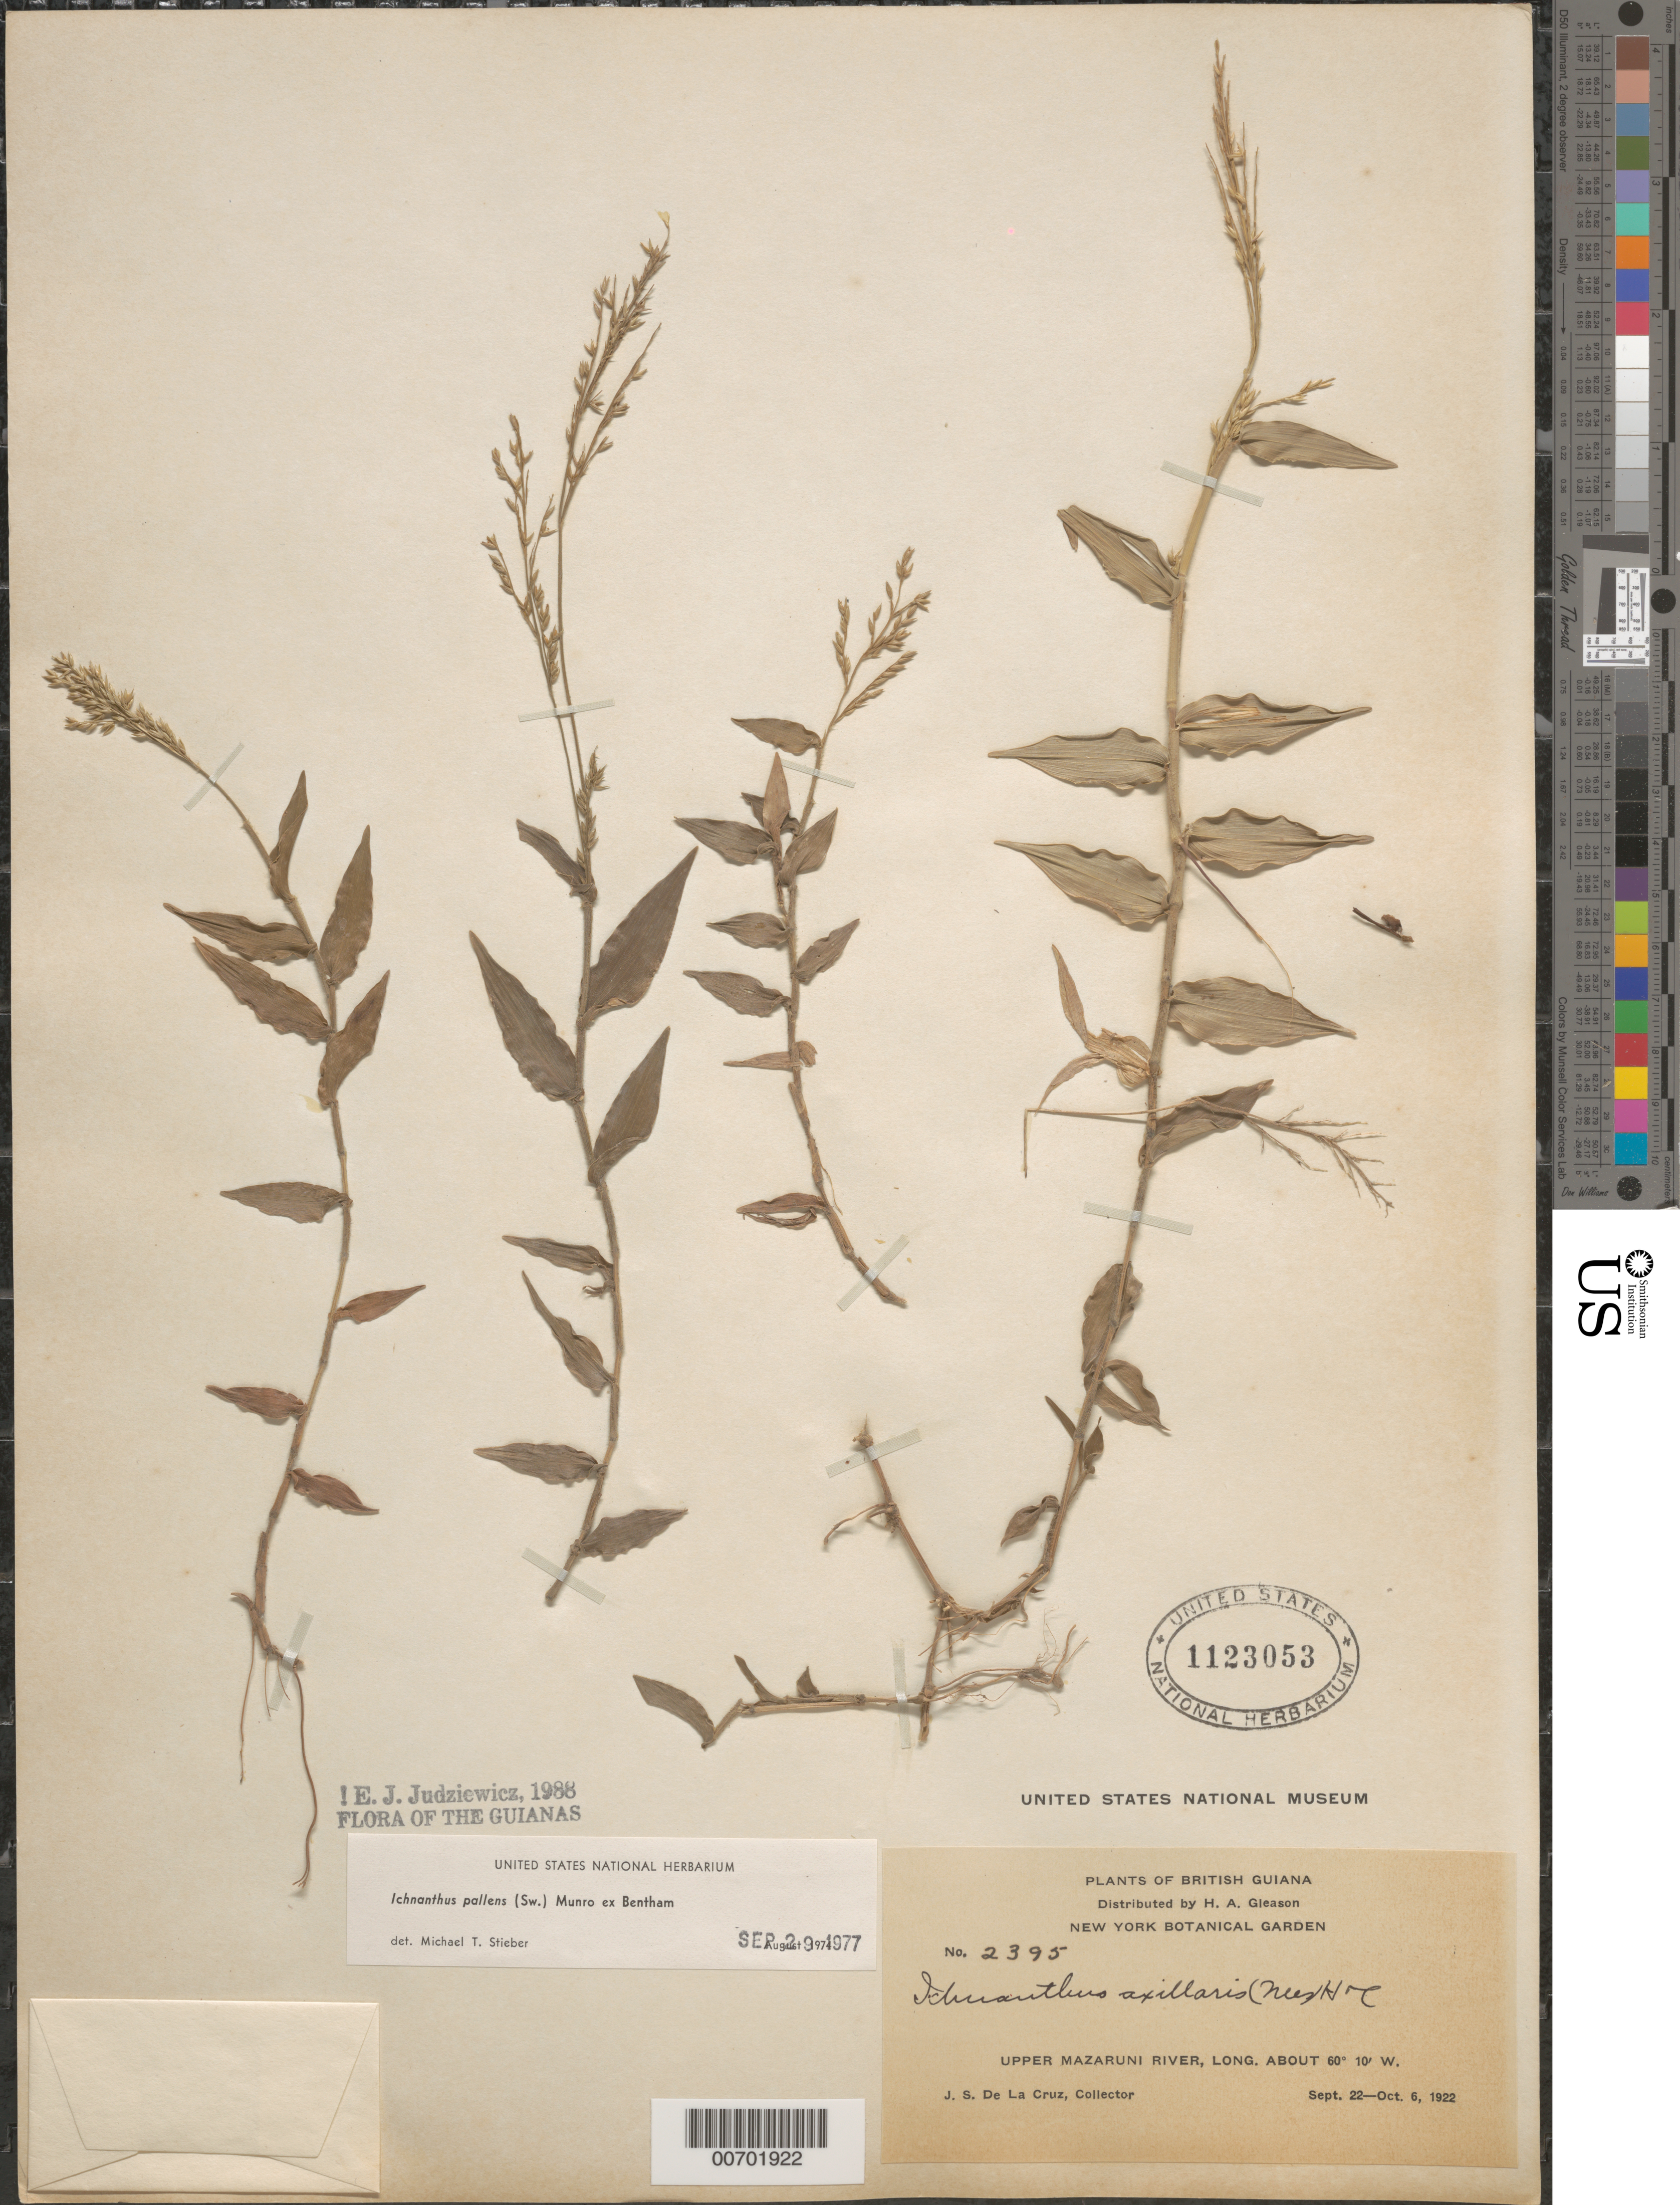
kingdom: Plantae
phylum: Tracheophyta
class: Liliopsida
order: Poales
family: Poaceae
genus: Ichnanthus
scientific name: Ichnanthus pallens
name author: (Sw.) Munro ex Benth.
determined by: Judziewicz, E. J.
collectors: J. S. de la Cruz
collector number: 2395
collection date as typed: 22-Sep-22 to 6-Oct-22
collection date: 1922-09-22/1922-10-06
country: Guyana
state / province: Cuyuni-Mazaruni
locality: Upper Mazaruni R.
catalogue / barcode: US 1123053